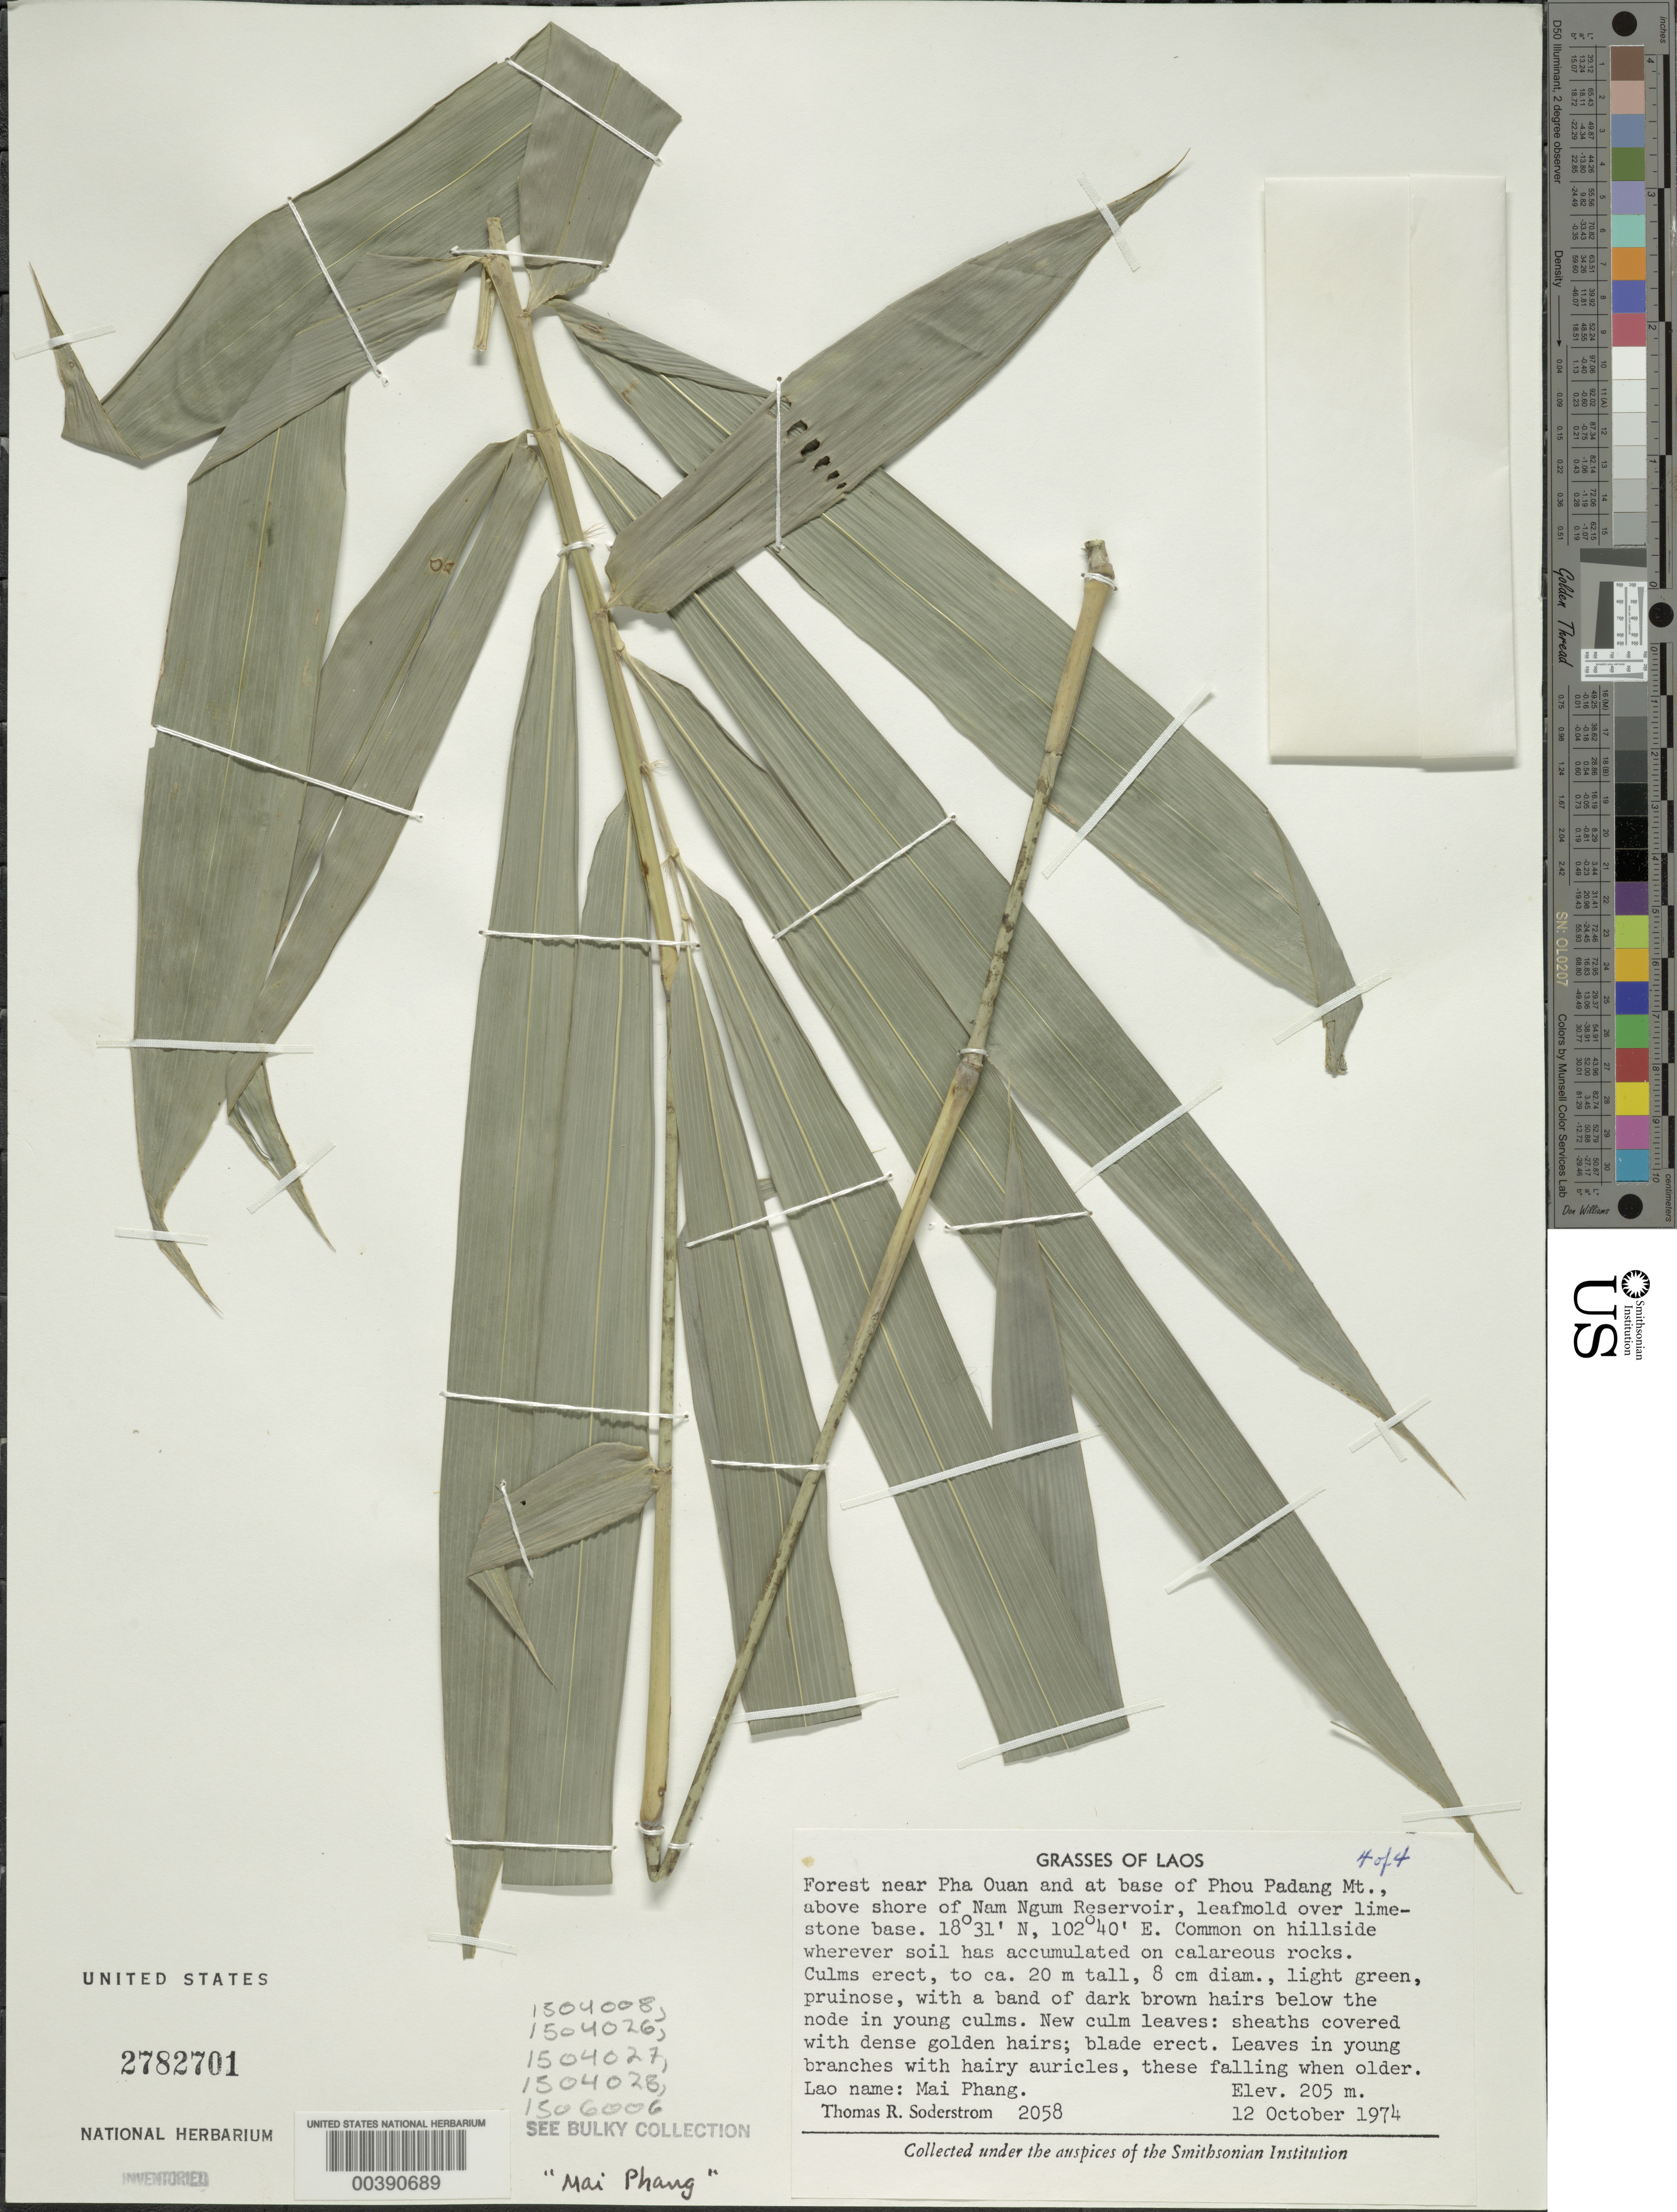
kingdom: Plantae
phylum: Tracheophyta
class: Liliopsida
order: Poales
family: Poaceae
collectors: T. R. Soderstrom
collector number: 2058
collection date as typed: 12 Oct 1974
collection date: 1974-10-12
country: Laos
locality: Pha Ouan, Phou Padang Mt.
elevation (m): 205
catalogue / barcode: US 2782701